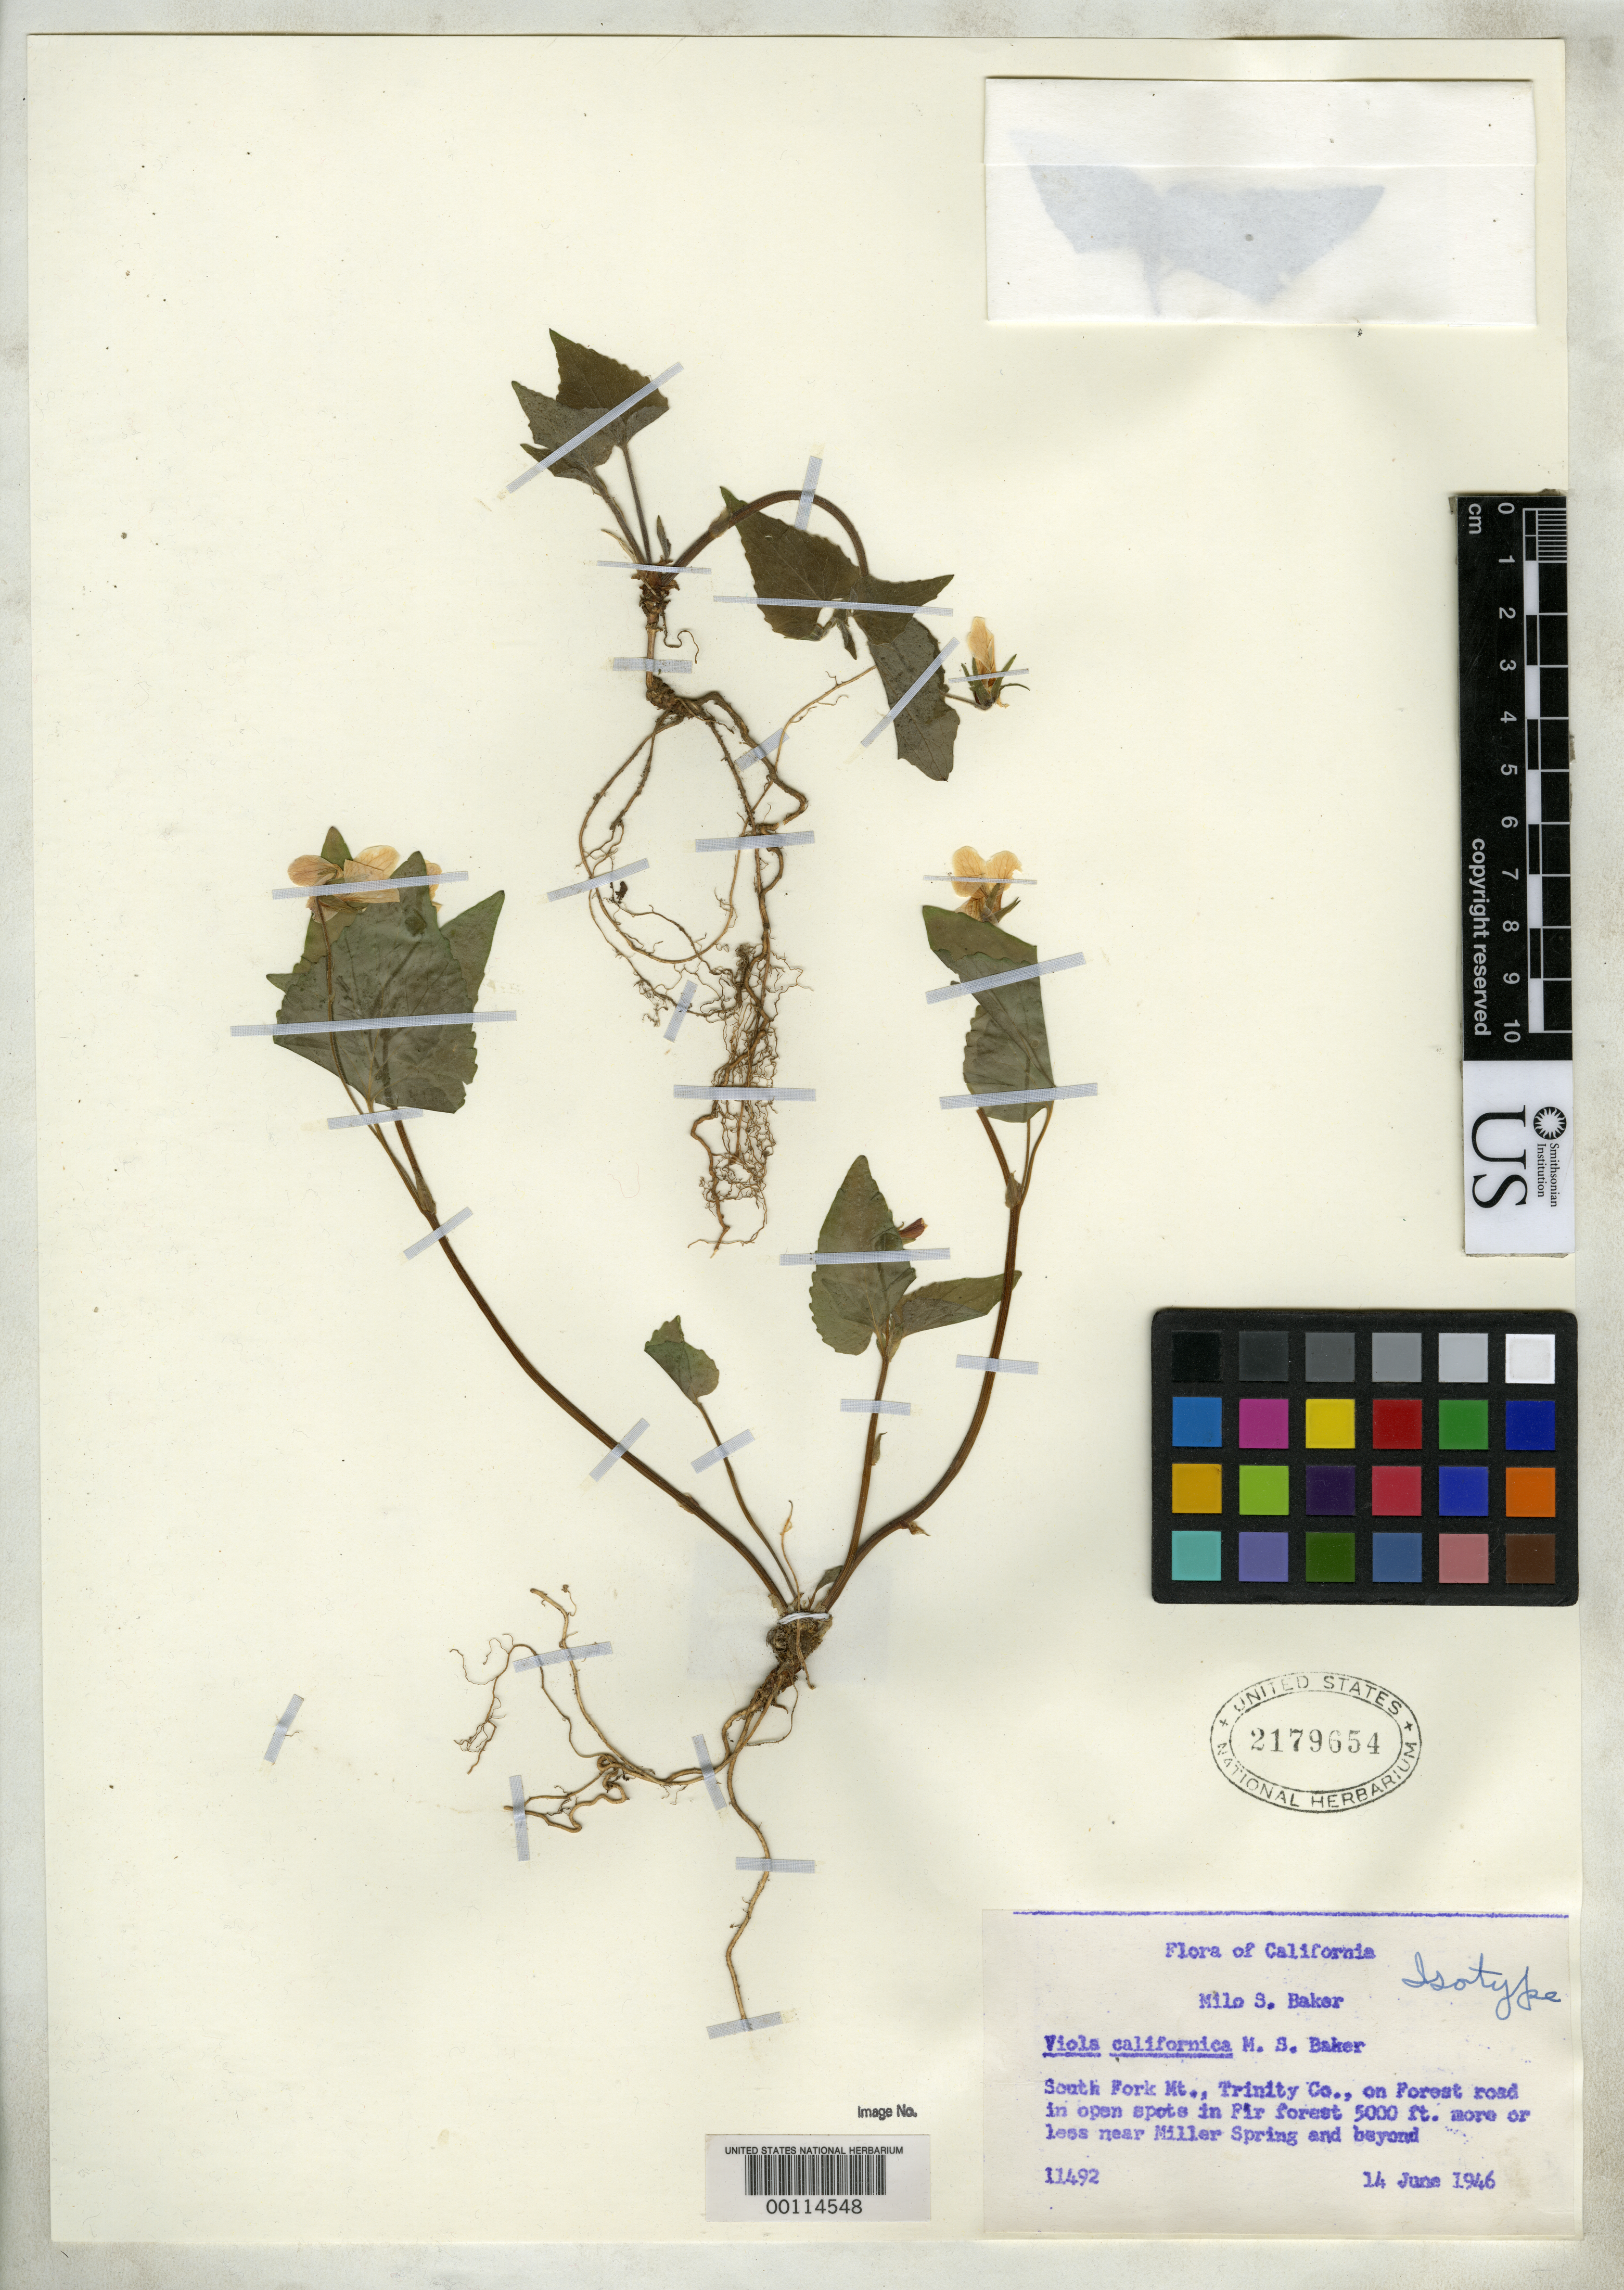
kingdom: Plantae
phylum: Tracheophyta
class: Magnoliopsida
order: Malpighiales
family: Violaceae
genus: Viola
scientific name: Viola californica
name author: M.S. Baker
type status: Isotype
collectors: M. S. Baker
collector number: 11492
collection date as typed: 14 Jun 1946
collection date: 1946-06-14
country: United States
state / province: California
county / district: Trinity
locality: South Fork Mt.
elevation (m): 1524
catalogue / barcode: US 2179654